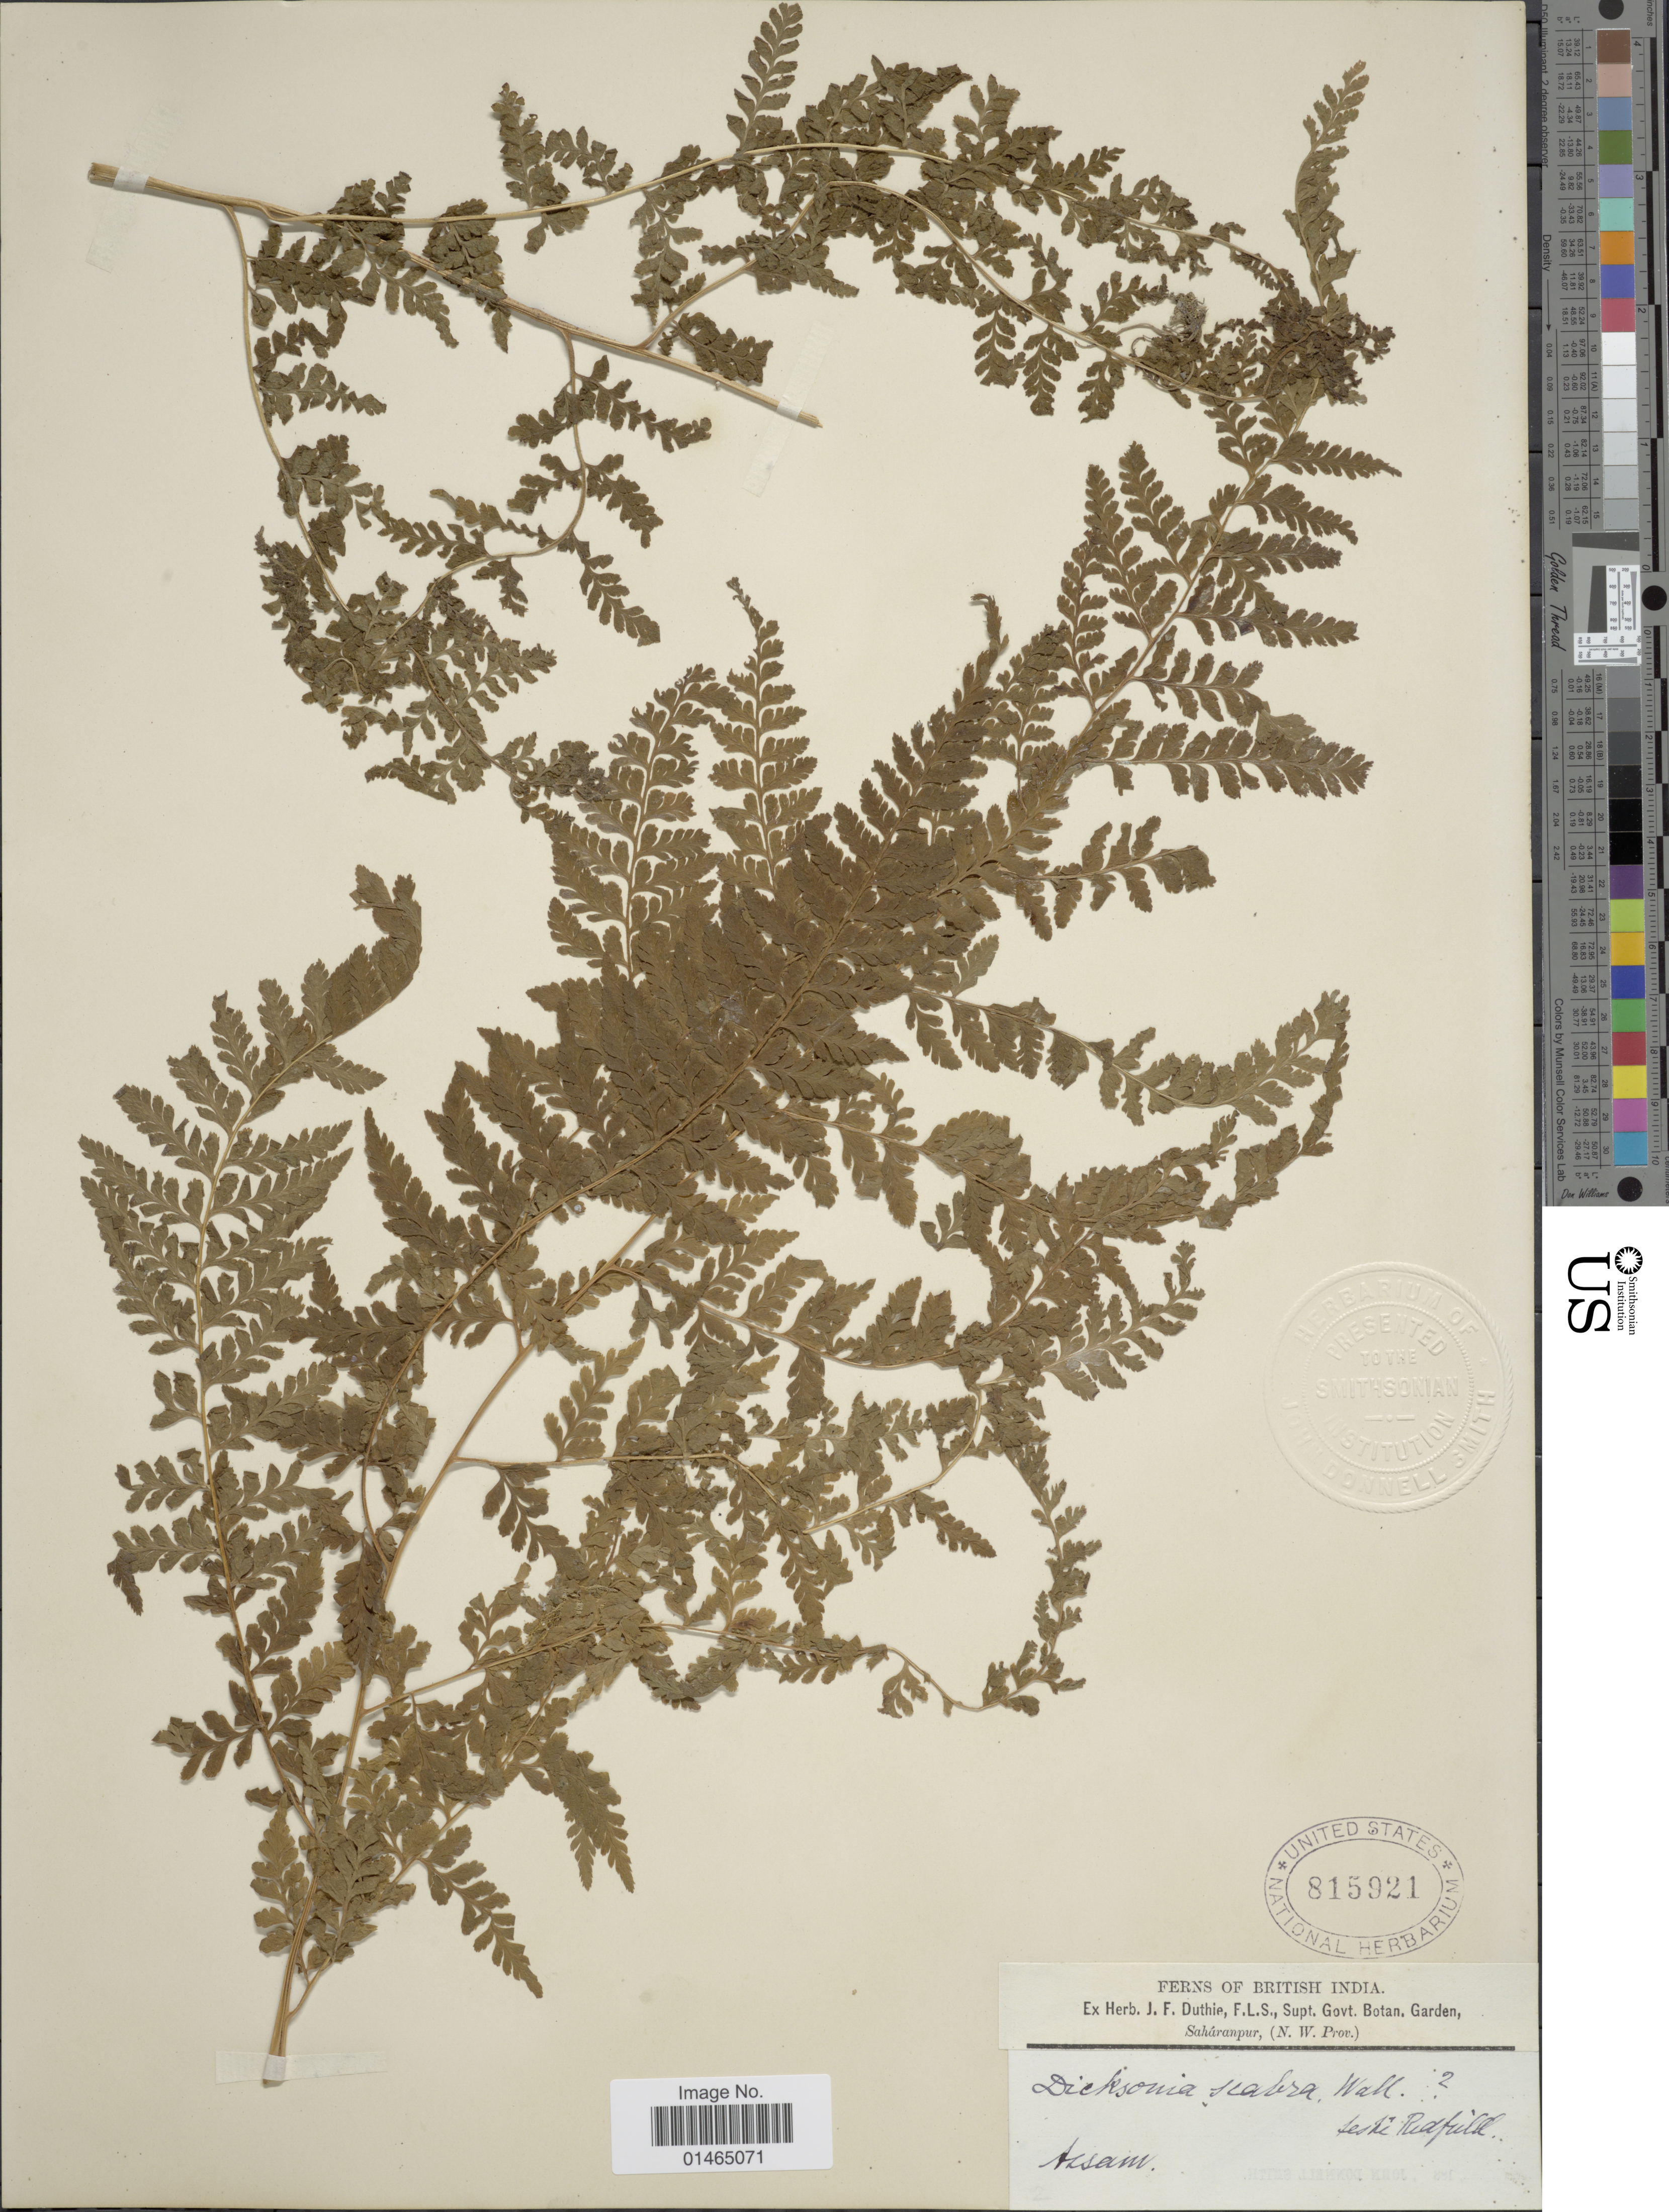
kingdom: Plantae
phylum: Tracheophyta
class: Polypodiopsida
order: Polypodiales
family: Dennstaedtiaceae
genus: Dennstaedtia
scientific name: Dennstaedtia scabra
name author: (Wall. ex Hook.) T. Moore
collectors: J. F. Duthie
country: India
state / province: Assam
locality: Ferns of British India. Saháranpur, (N.W. Prov.).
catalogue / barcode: US 815921